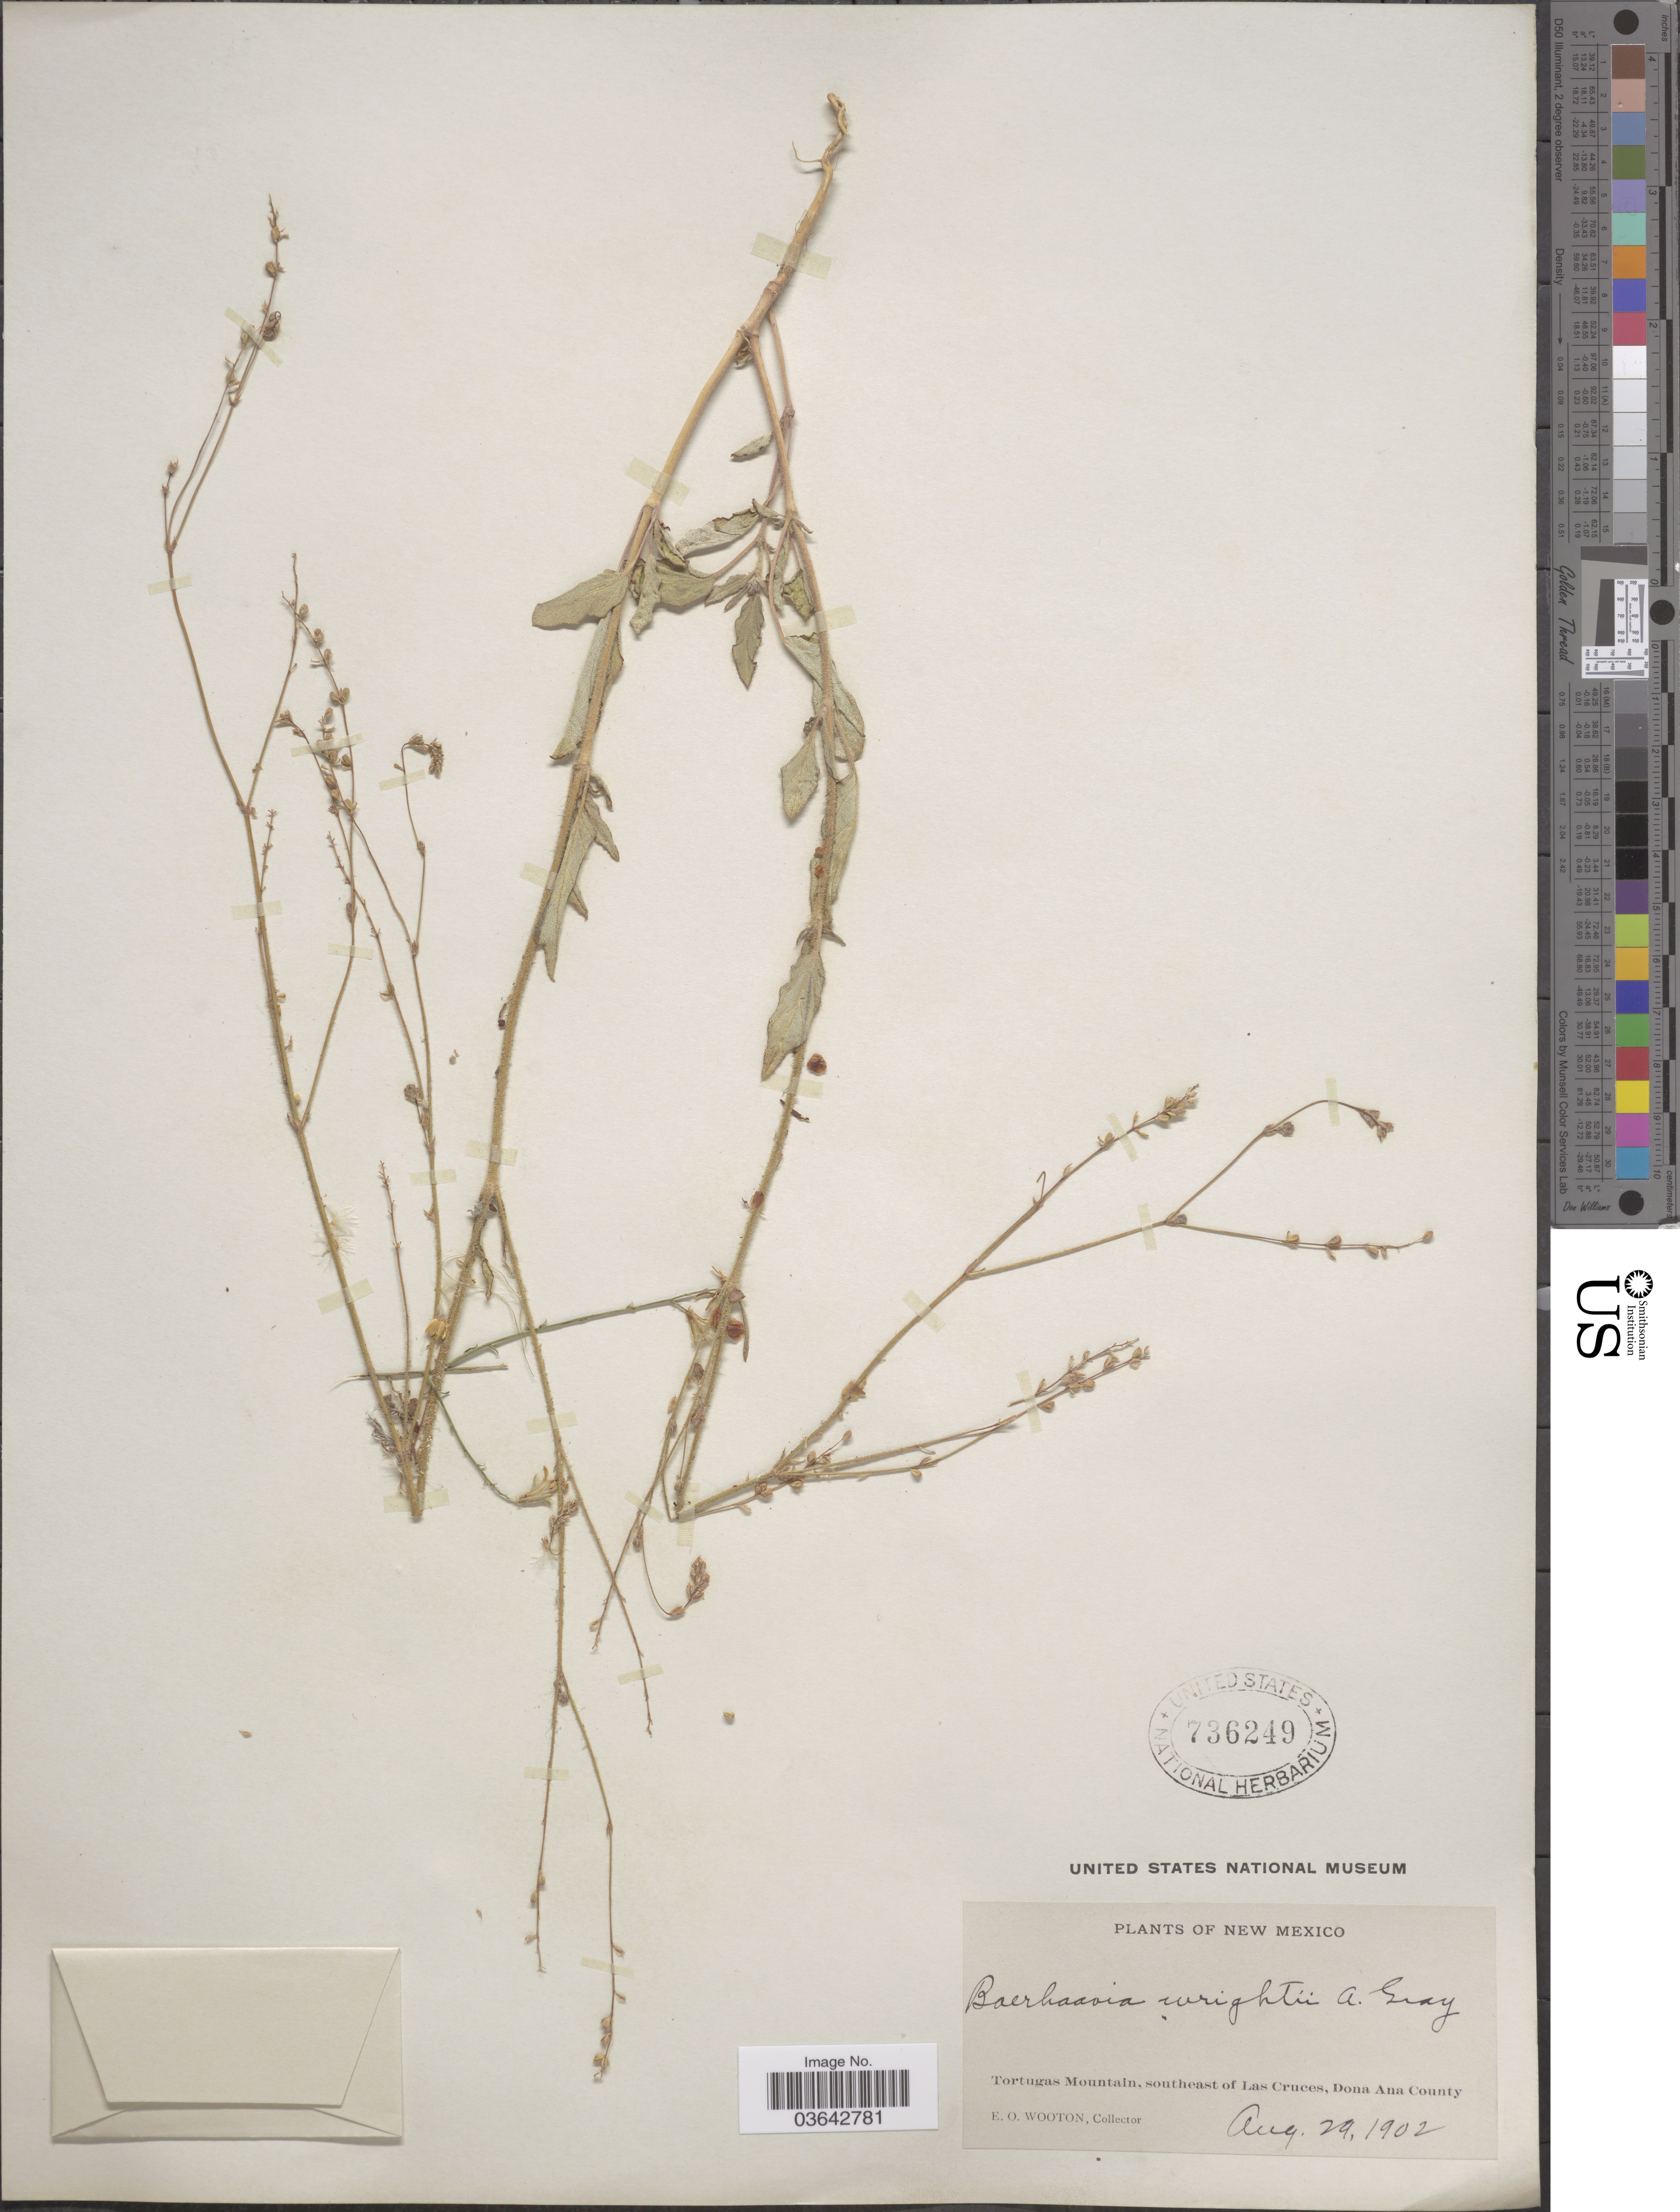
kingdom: Plantae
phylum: Tracheophyta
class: Magnoliopsida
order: Caryophyllales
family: Nyctaginaceae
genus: Boerhavia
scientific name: Boerhavia wrightii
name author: A. Gray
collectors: E. O. Wooton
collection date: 1902-08-29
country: United States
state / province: New Mexico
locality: Tortugas Mountain, southeast of Las Cruces, Dona Ana County.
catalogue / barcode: US 736249